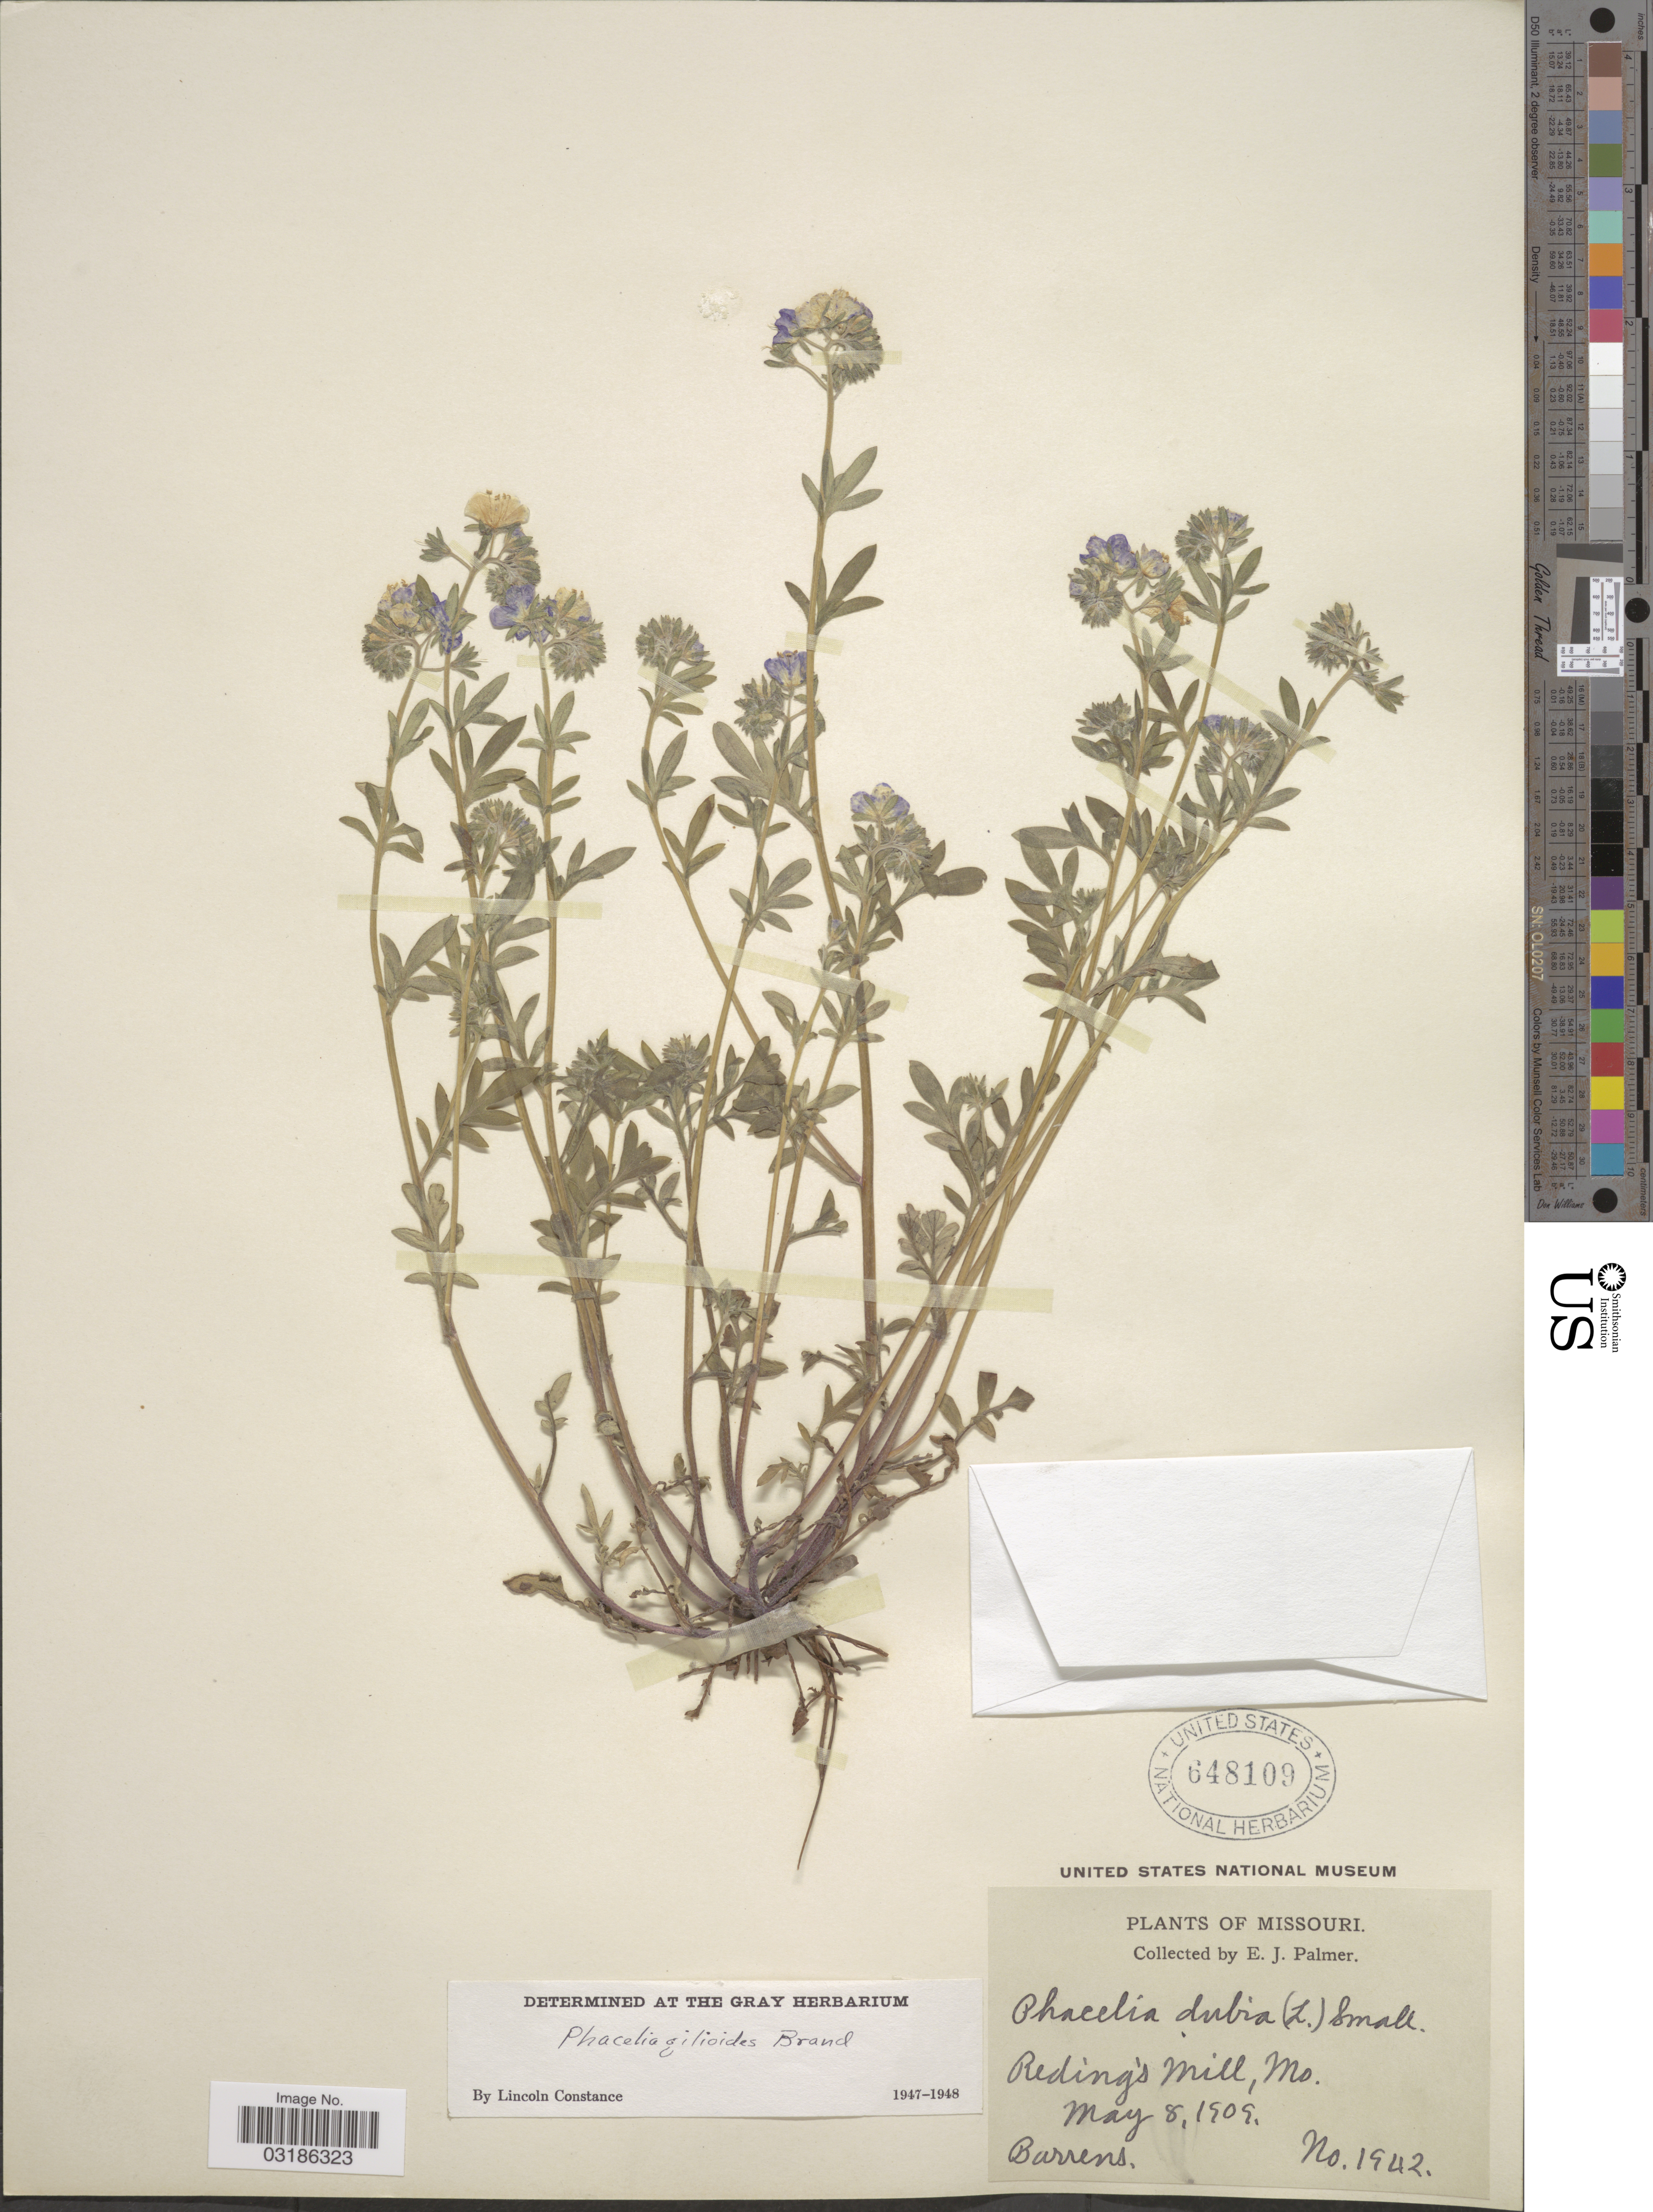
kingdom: Plantae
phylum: Tracheophyta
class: Magnoliopsida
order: Boraginales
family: Hydrophyllaceae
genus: Phacelia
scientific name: Phacelia gilioides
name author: Brand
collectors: E. J. Palmer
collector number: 1942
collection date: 1909-05-08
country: United States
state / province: Missouri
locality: Reding's Mill, Mo.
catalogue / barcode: US 648109